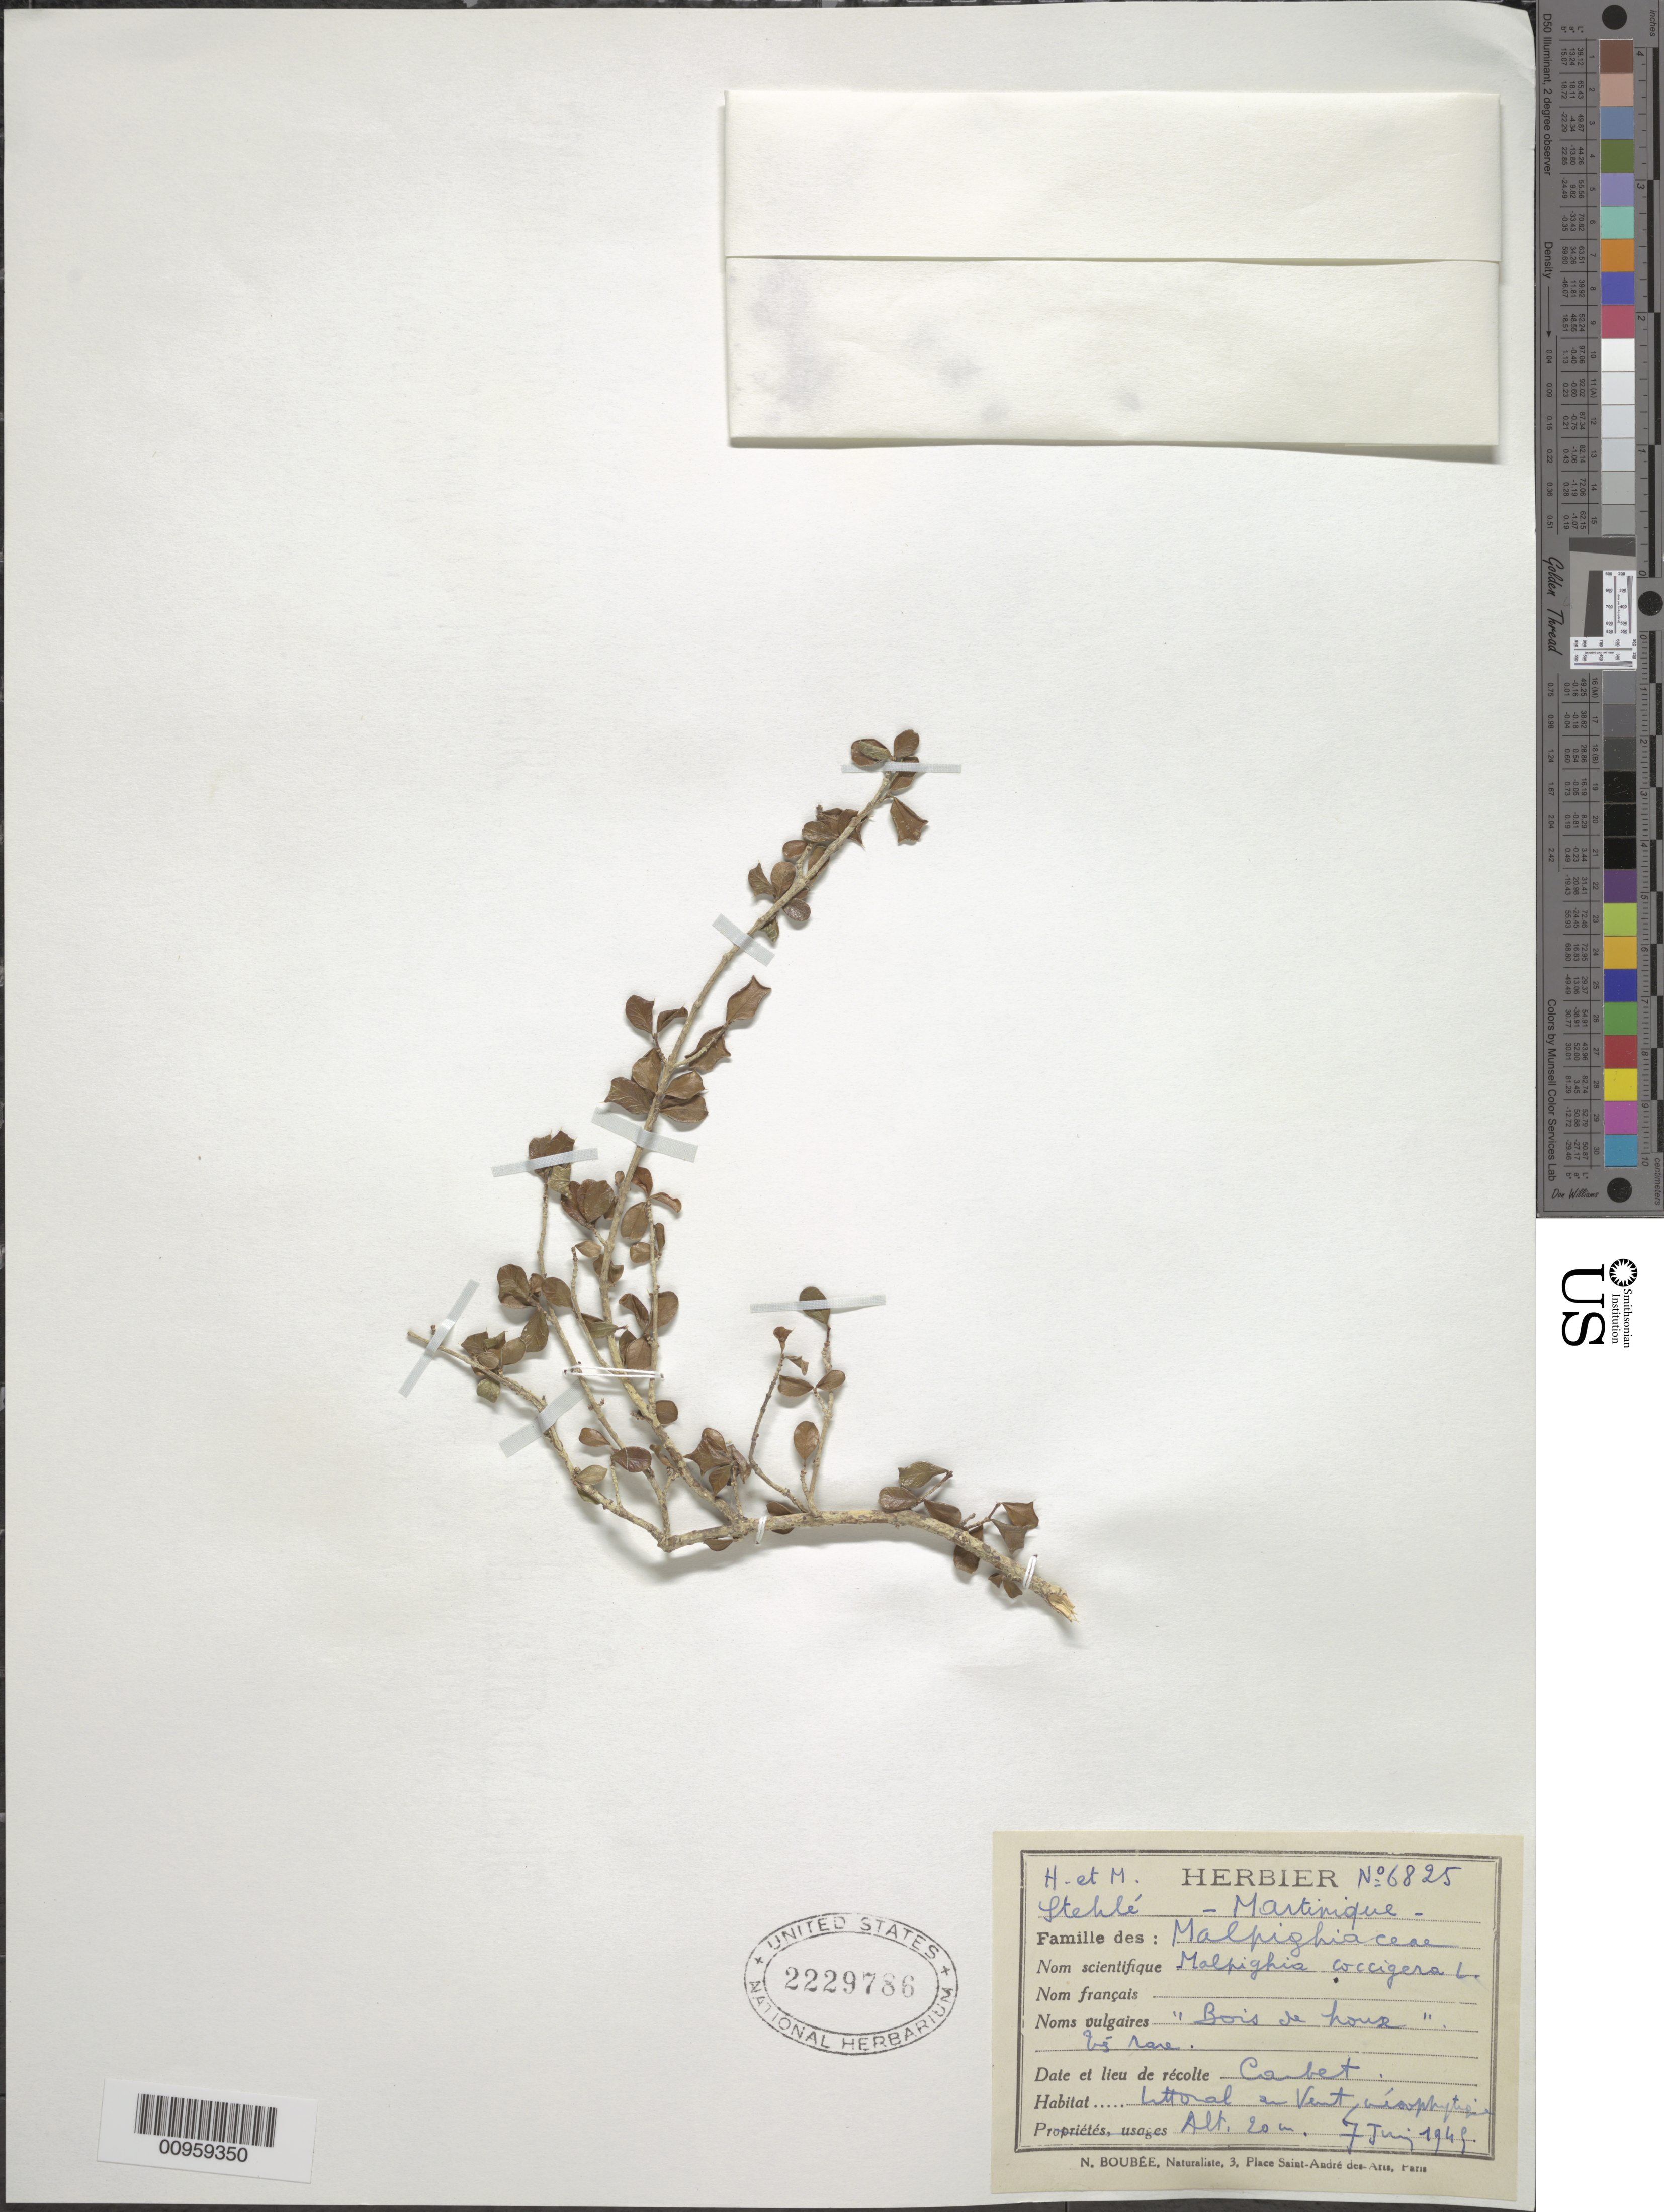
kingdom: Plantae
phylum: Tracheophyta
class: Magnoliopsida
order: Malpighiales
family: Malpighiaceae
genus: Malpighia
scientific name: Malpighia coccigera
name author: L.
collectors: H. Stehlé & M. Stehlé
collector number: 6825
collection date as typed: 07 Jun 1949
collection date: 1949-06-07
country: Martinique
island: Martinique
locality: Carbet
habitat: Littoral au vent mésophytiques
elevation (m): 20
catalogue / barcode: US 2229786